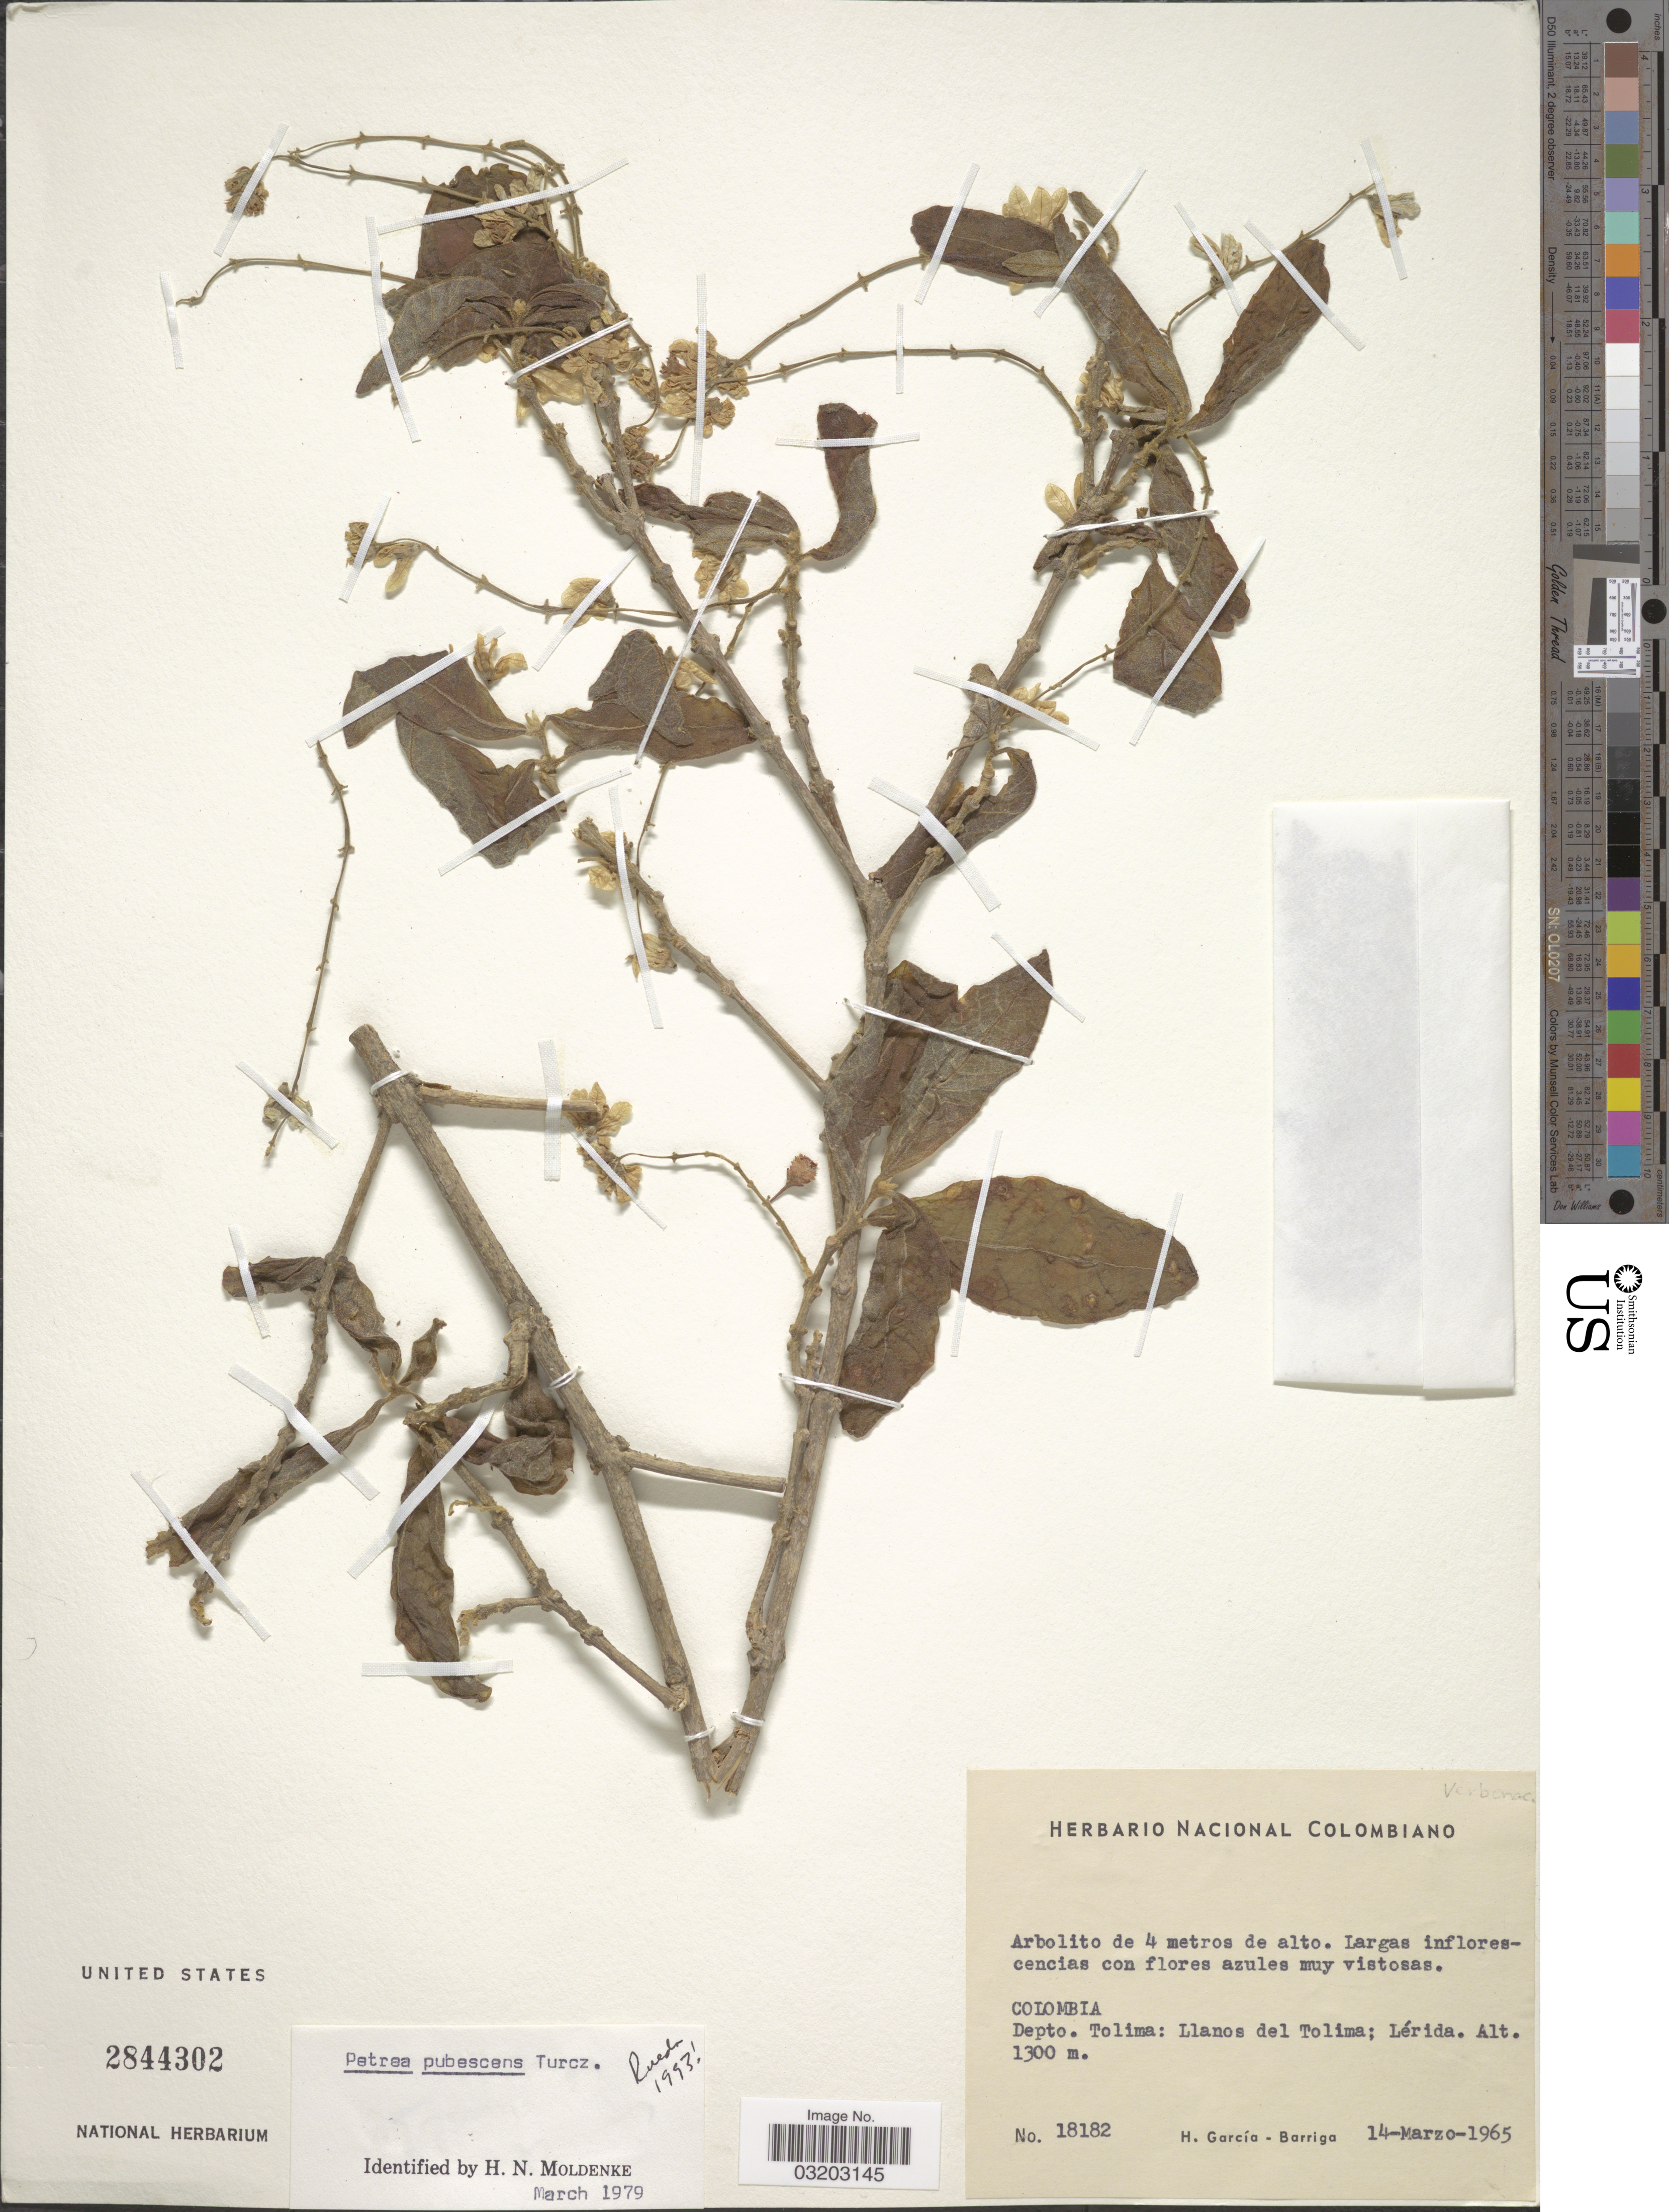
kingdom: Plantae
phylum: Tracheophyta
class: Magnoliopsida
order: Lamiales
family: Verbenaceae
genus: Petrea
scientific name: Petrea pubescens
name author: Turcz.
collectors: H. García Barriga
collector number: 18182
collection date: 1965-03-14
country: Colombia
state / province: Tolima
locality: Depto. Tolima: Llanos del Tolima; Lérida.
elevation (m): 1300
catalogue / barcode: US 2844302